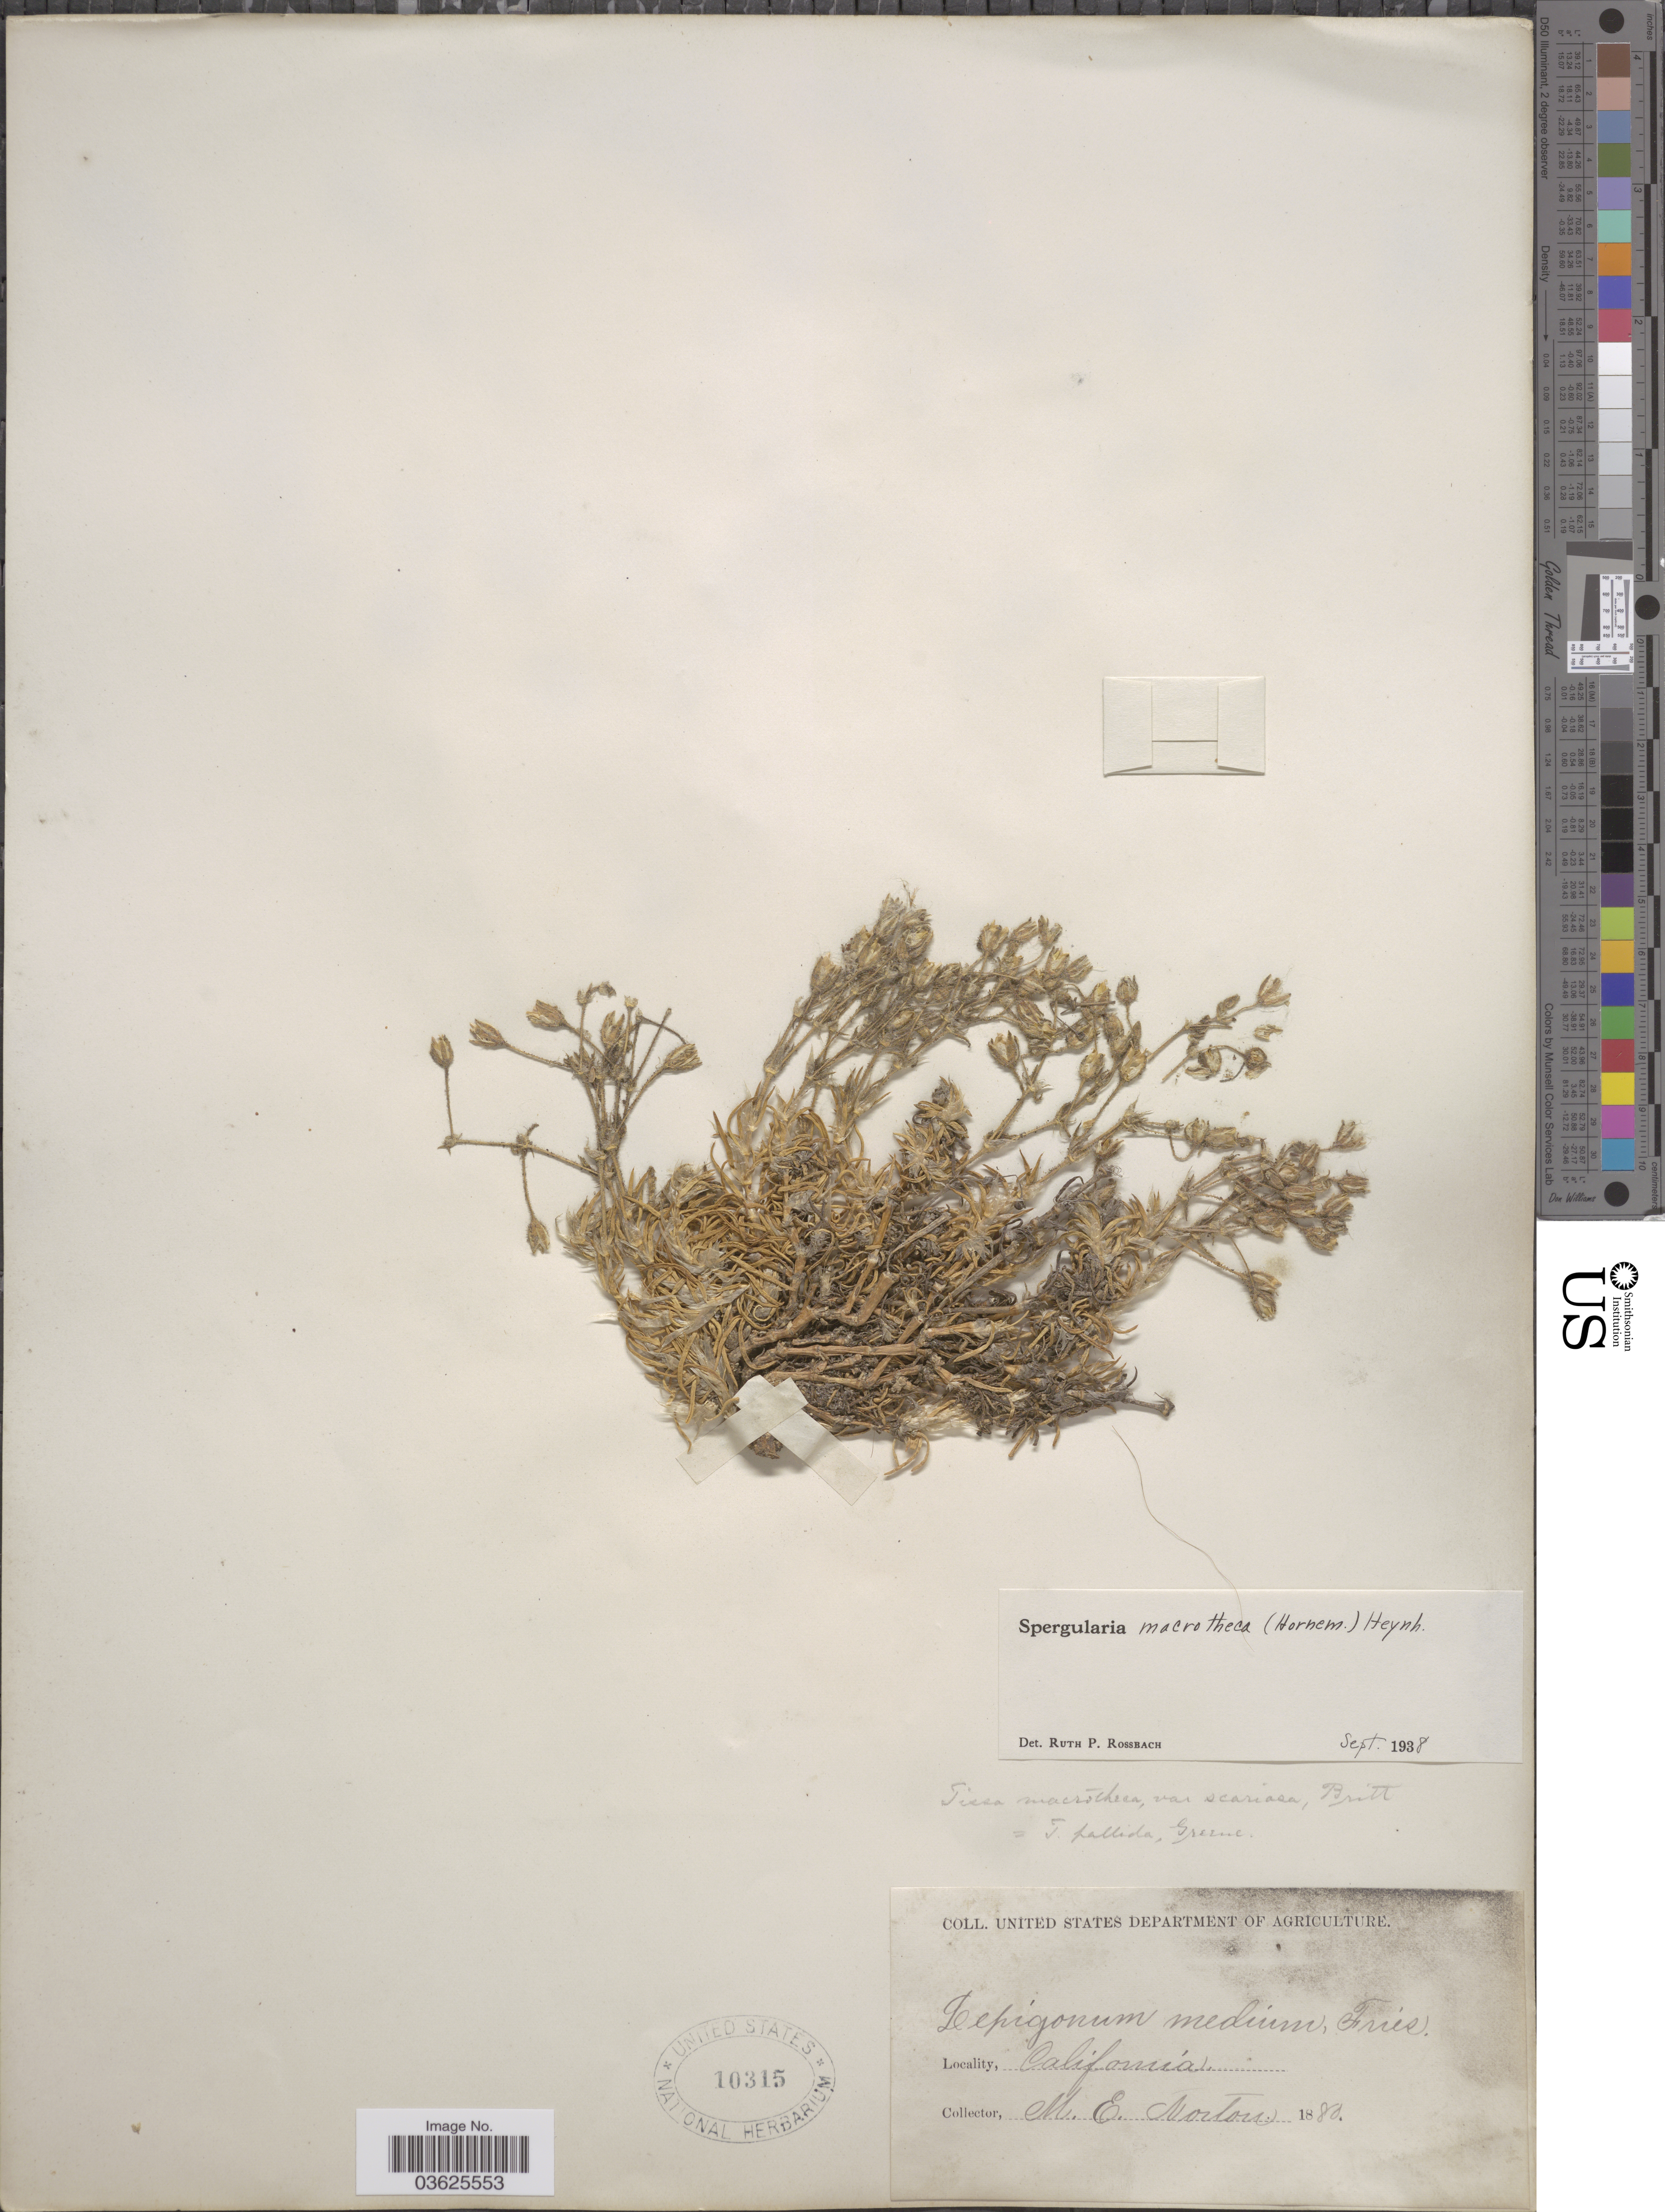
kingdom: Plantae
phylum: Tracheophyta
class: Magnoliopsida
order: Caryophyllales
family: Caryophyllaceae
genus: Spergularia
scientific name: Spergularia macrotheca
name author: (Hornem.) Heynh.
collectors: M. Norton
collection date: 1880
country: United States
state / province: California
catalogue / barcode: US 10315